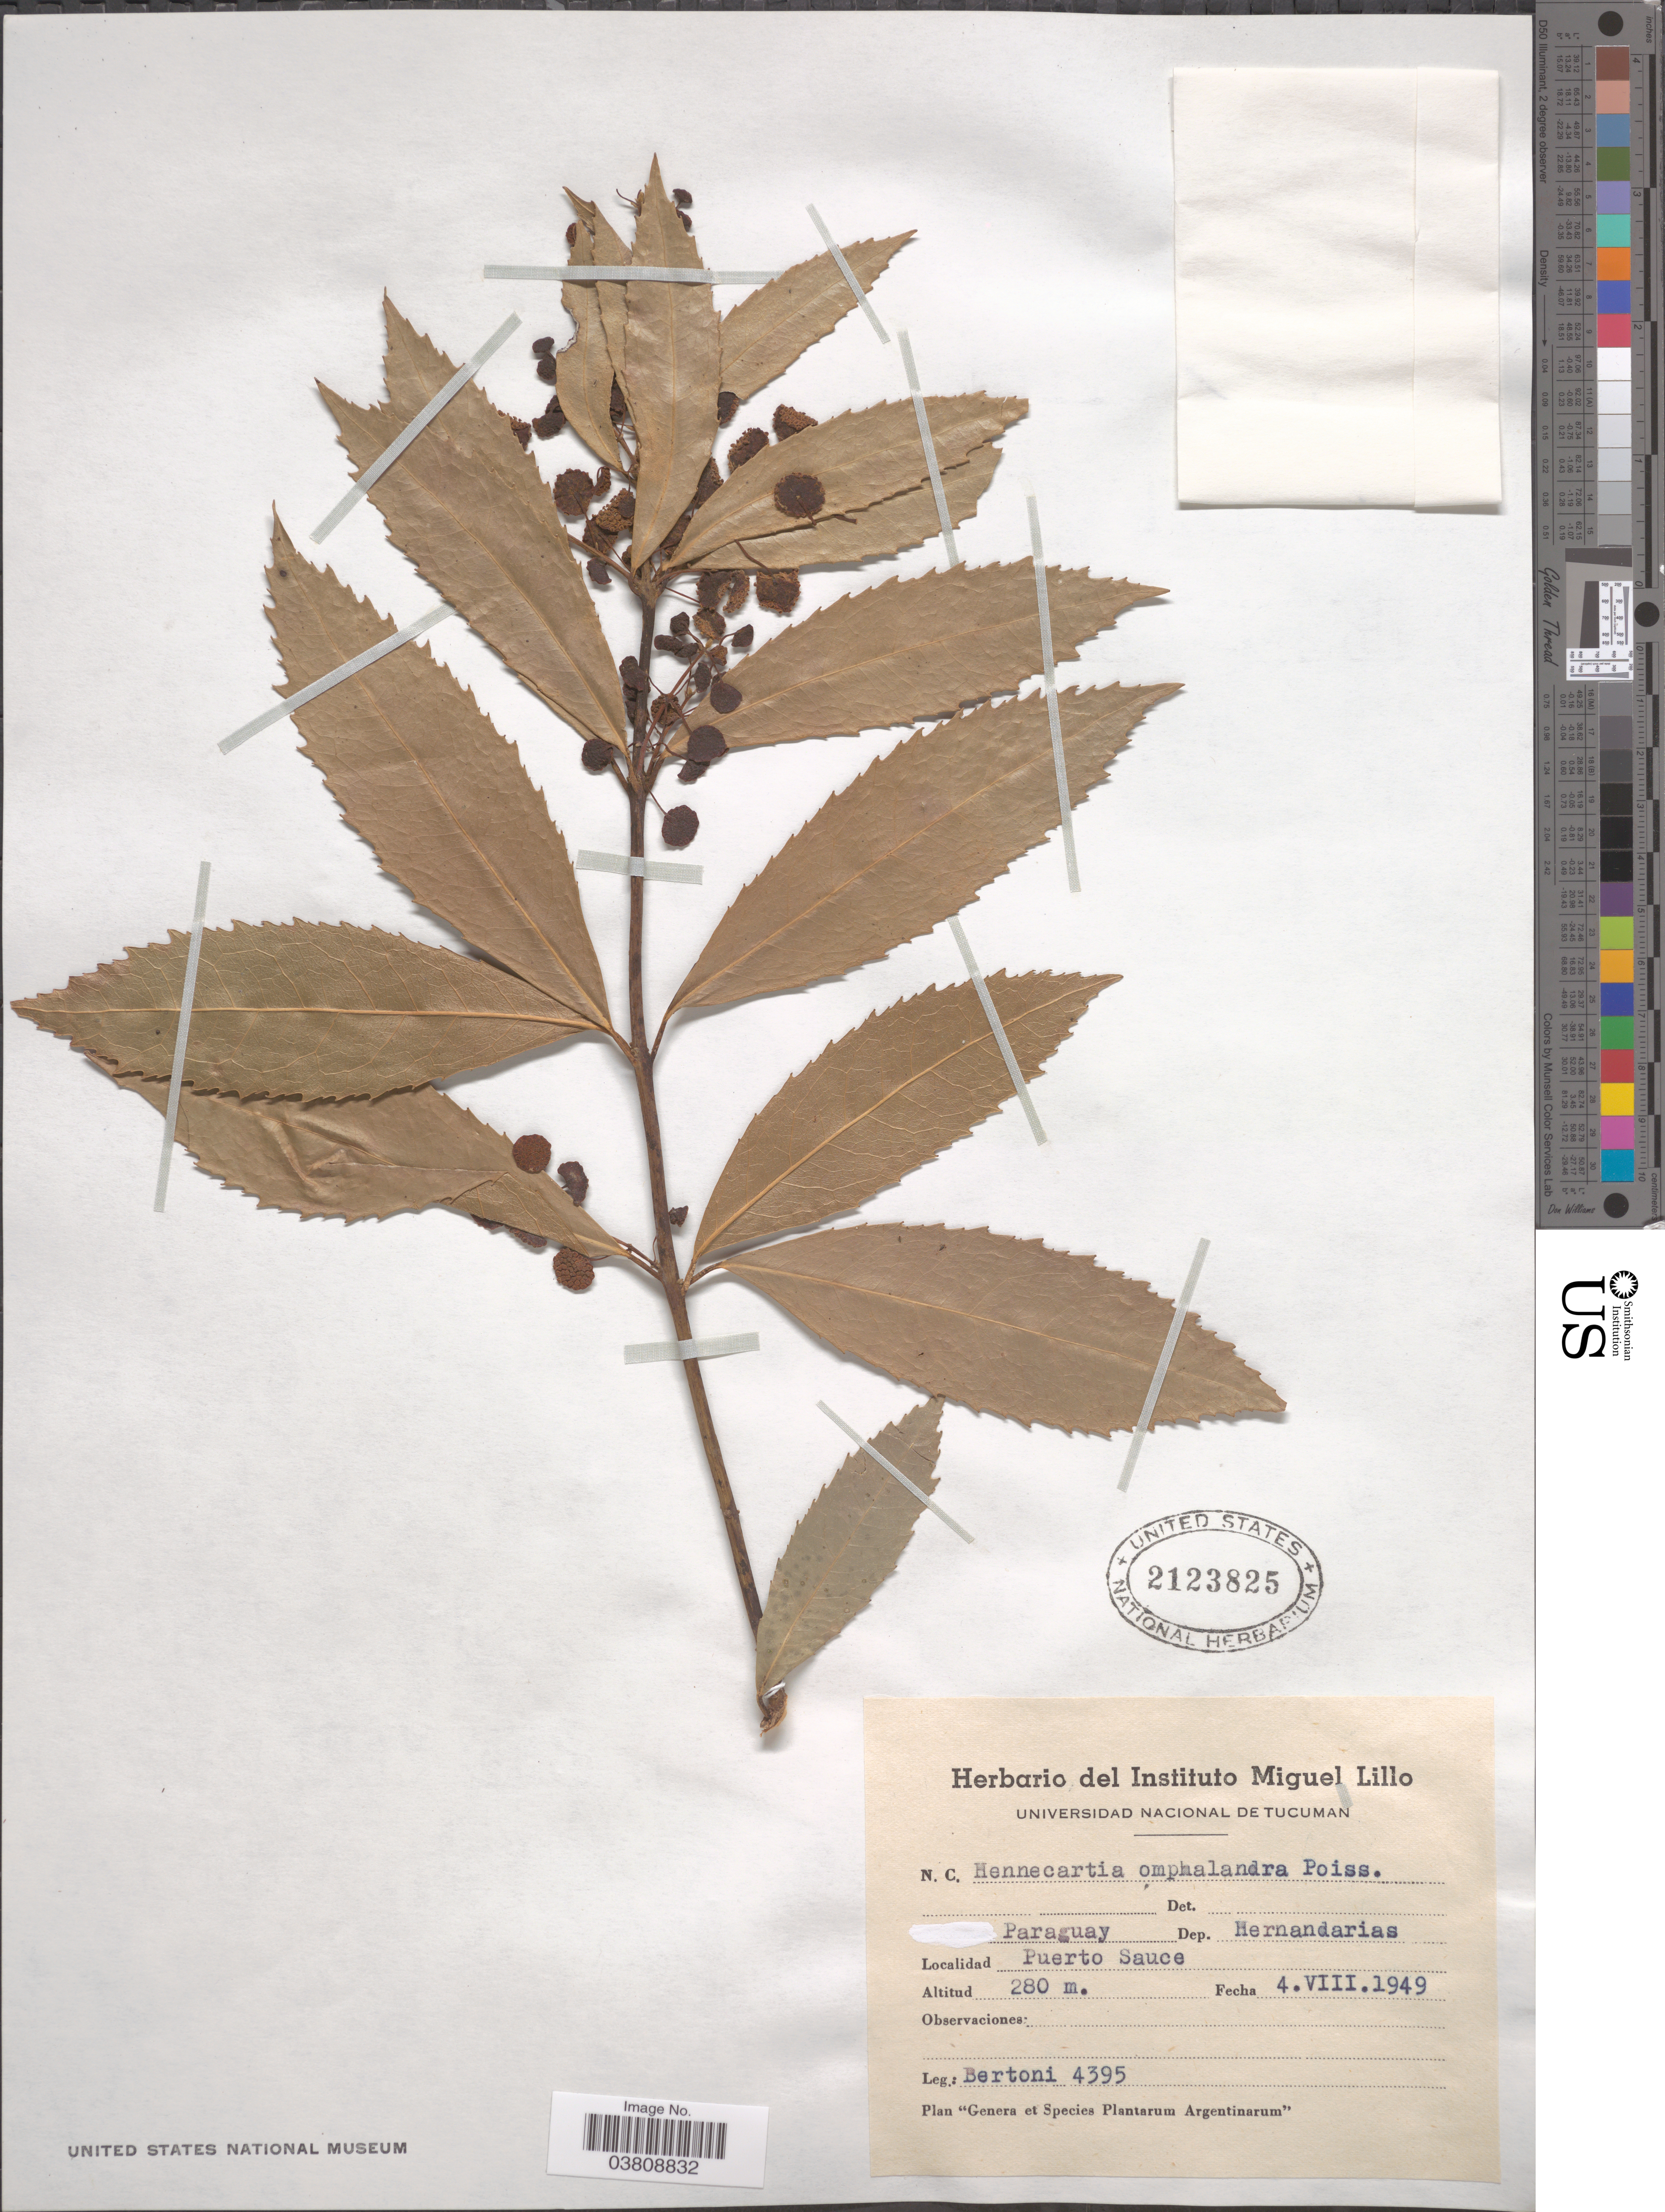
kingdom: Plantae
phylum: Tracheophyta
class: Magnoliopsida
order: Laurales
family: Monimiaceae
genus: Hennecartia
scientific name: Hennecartia omphalandra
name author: J. Poiss.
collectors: -- Bertoni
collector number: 4395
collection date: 1949-08-04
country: Paraguay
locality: Paraguay. [unsure placement] Dep. Hernandarias. Puerto Sauce.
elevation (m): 280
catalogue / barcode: US 2123825